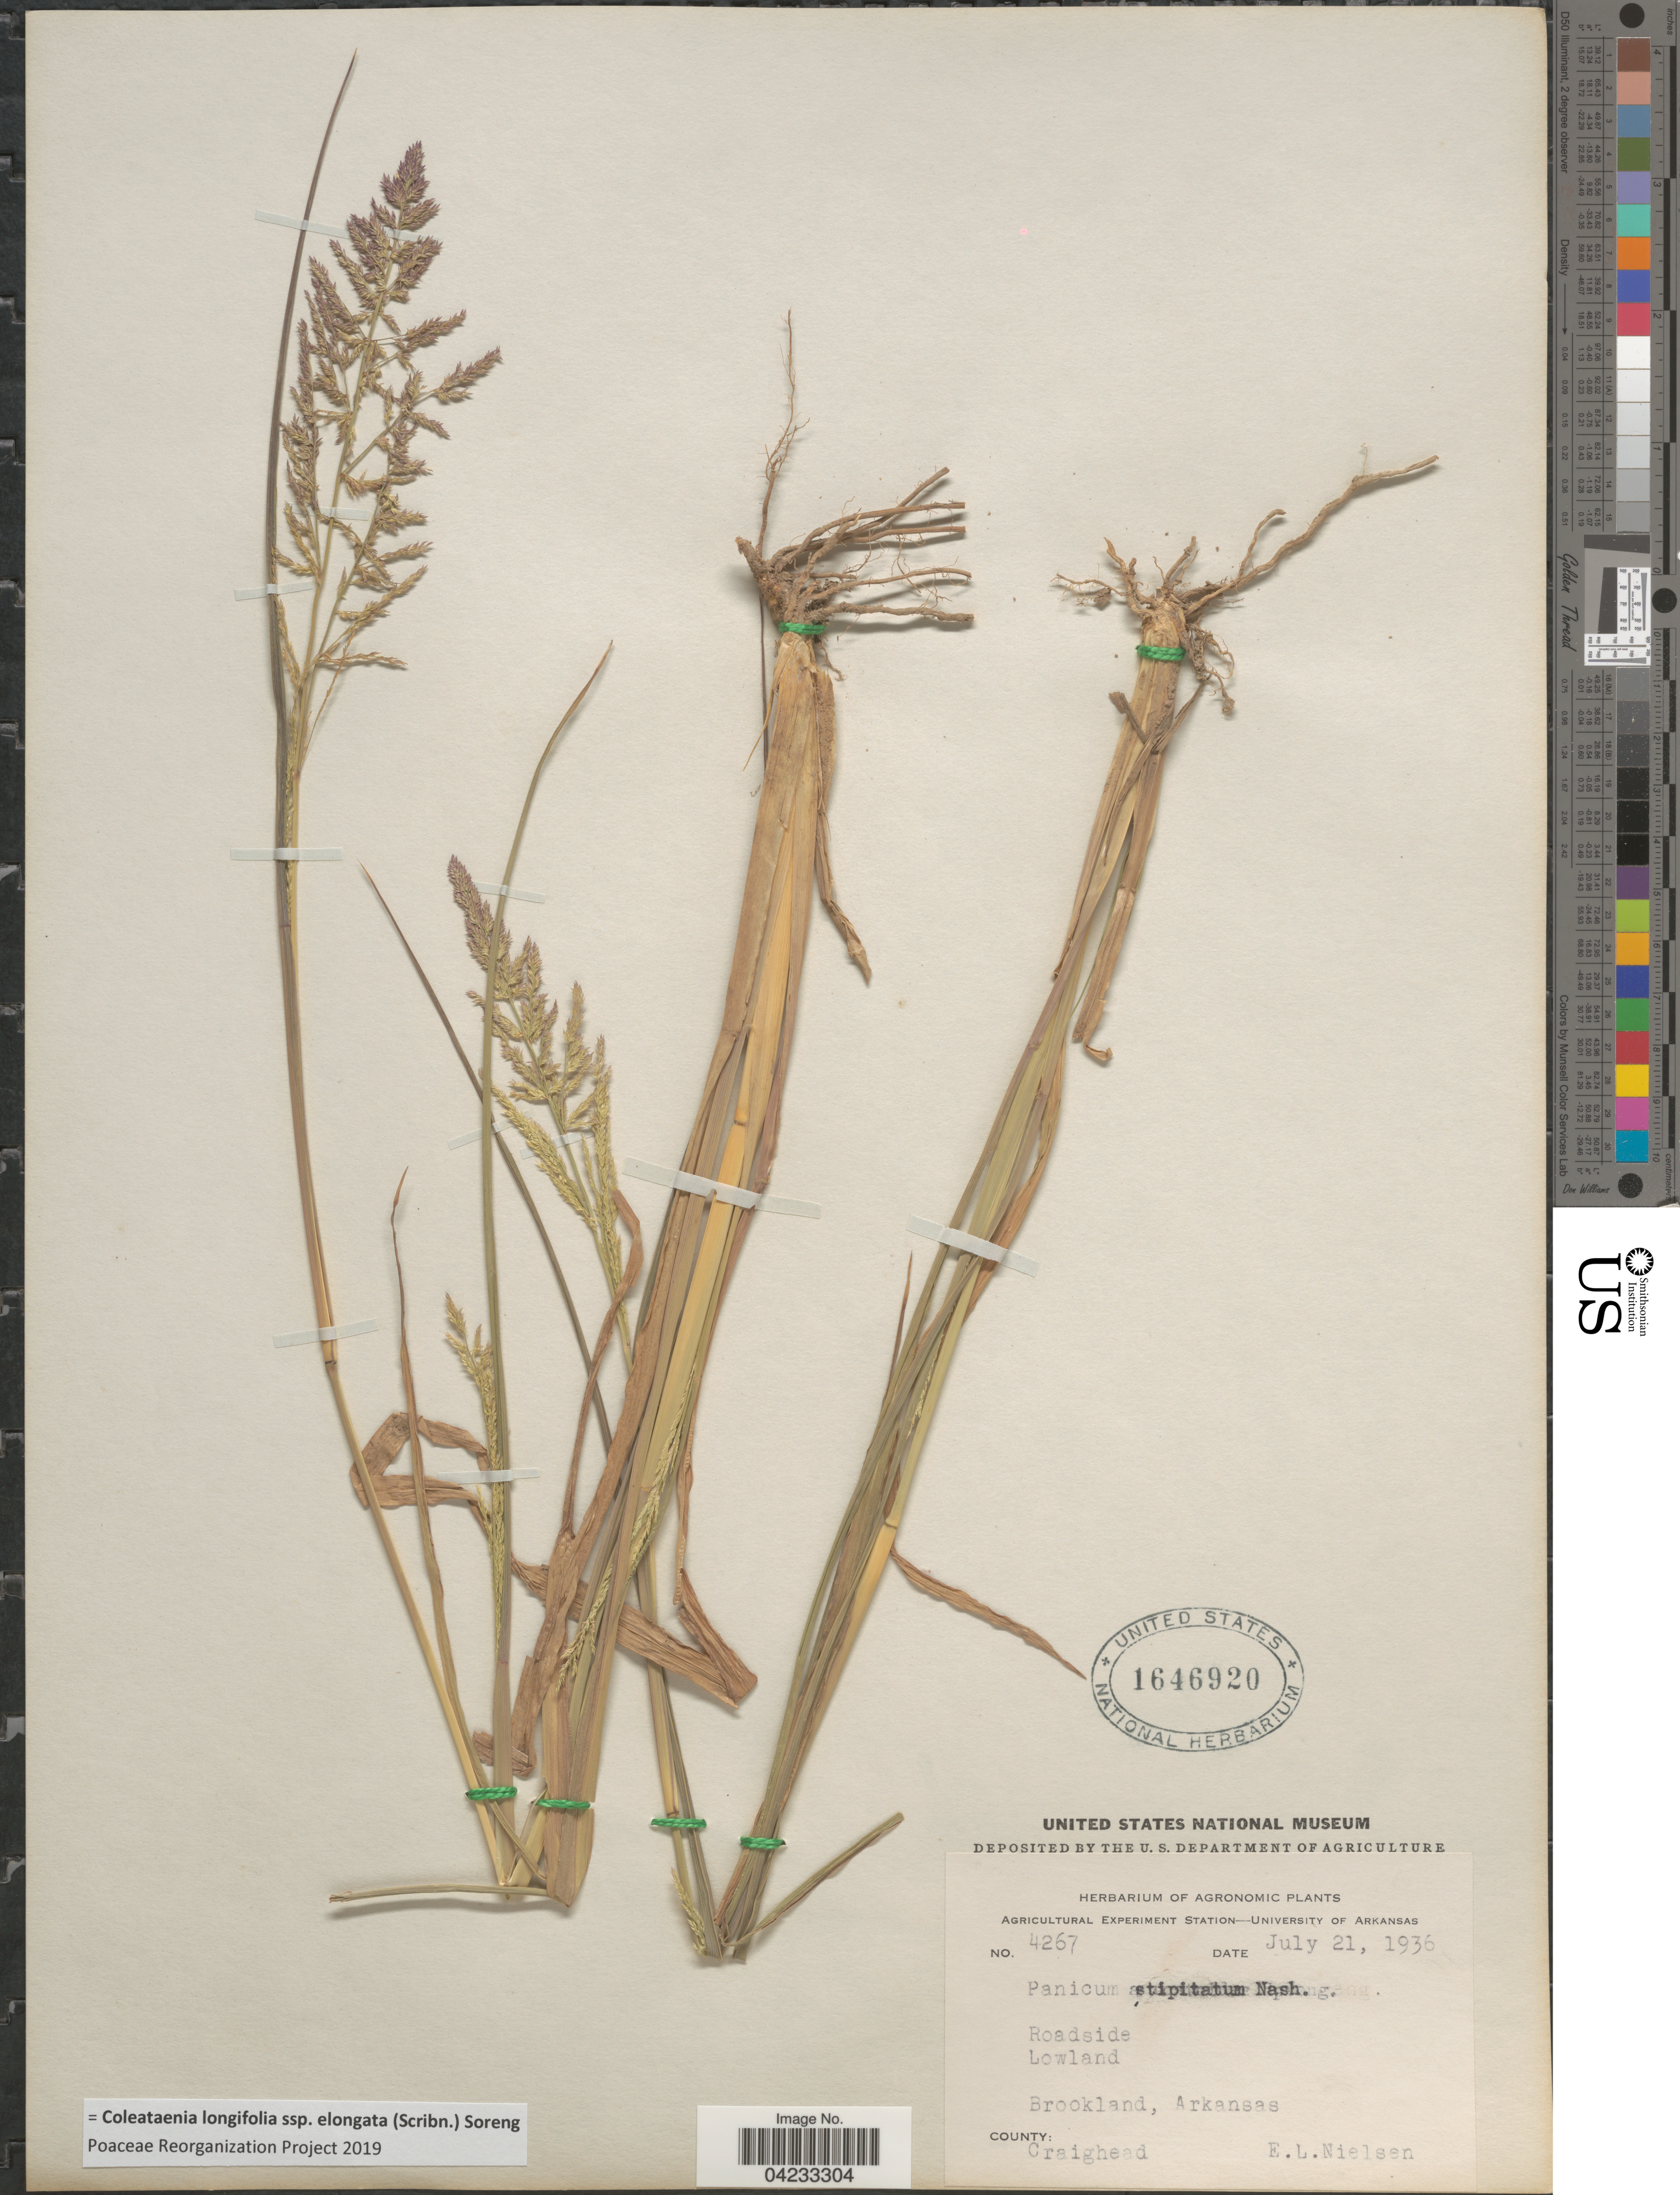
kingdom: Plantae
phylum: Tracheophyta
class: Liliopsida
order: Poales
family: Poaceae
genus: Coleataenia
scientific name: Coleataenia longifolia subsp. elongata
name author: (Scribn.) Soreng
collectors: E. L. Nielsen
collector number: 4267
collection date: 1936-07-21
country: United States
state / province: Arkansas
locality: Roadside. Lowland. Brookland. County: Craighead.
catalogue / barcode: US 1646920